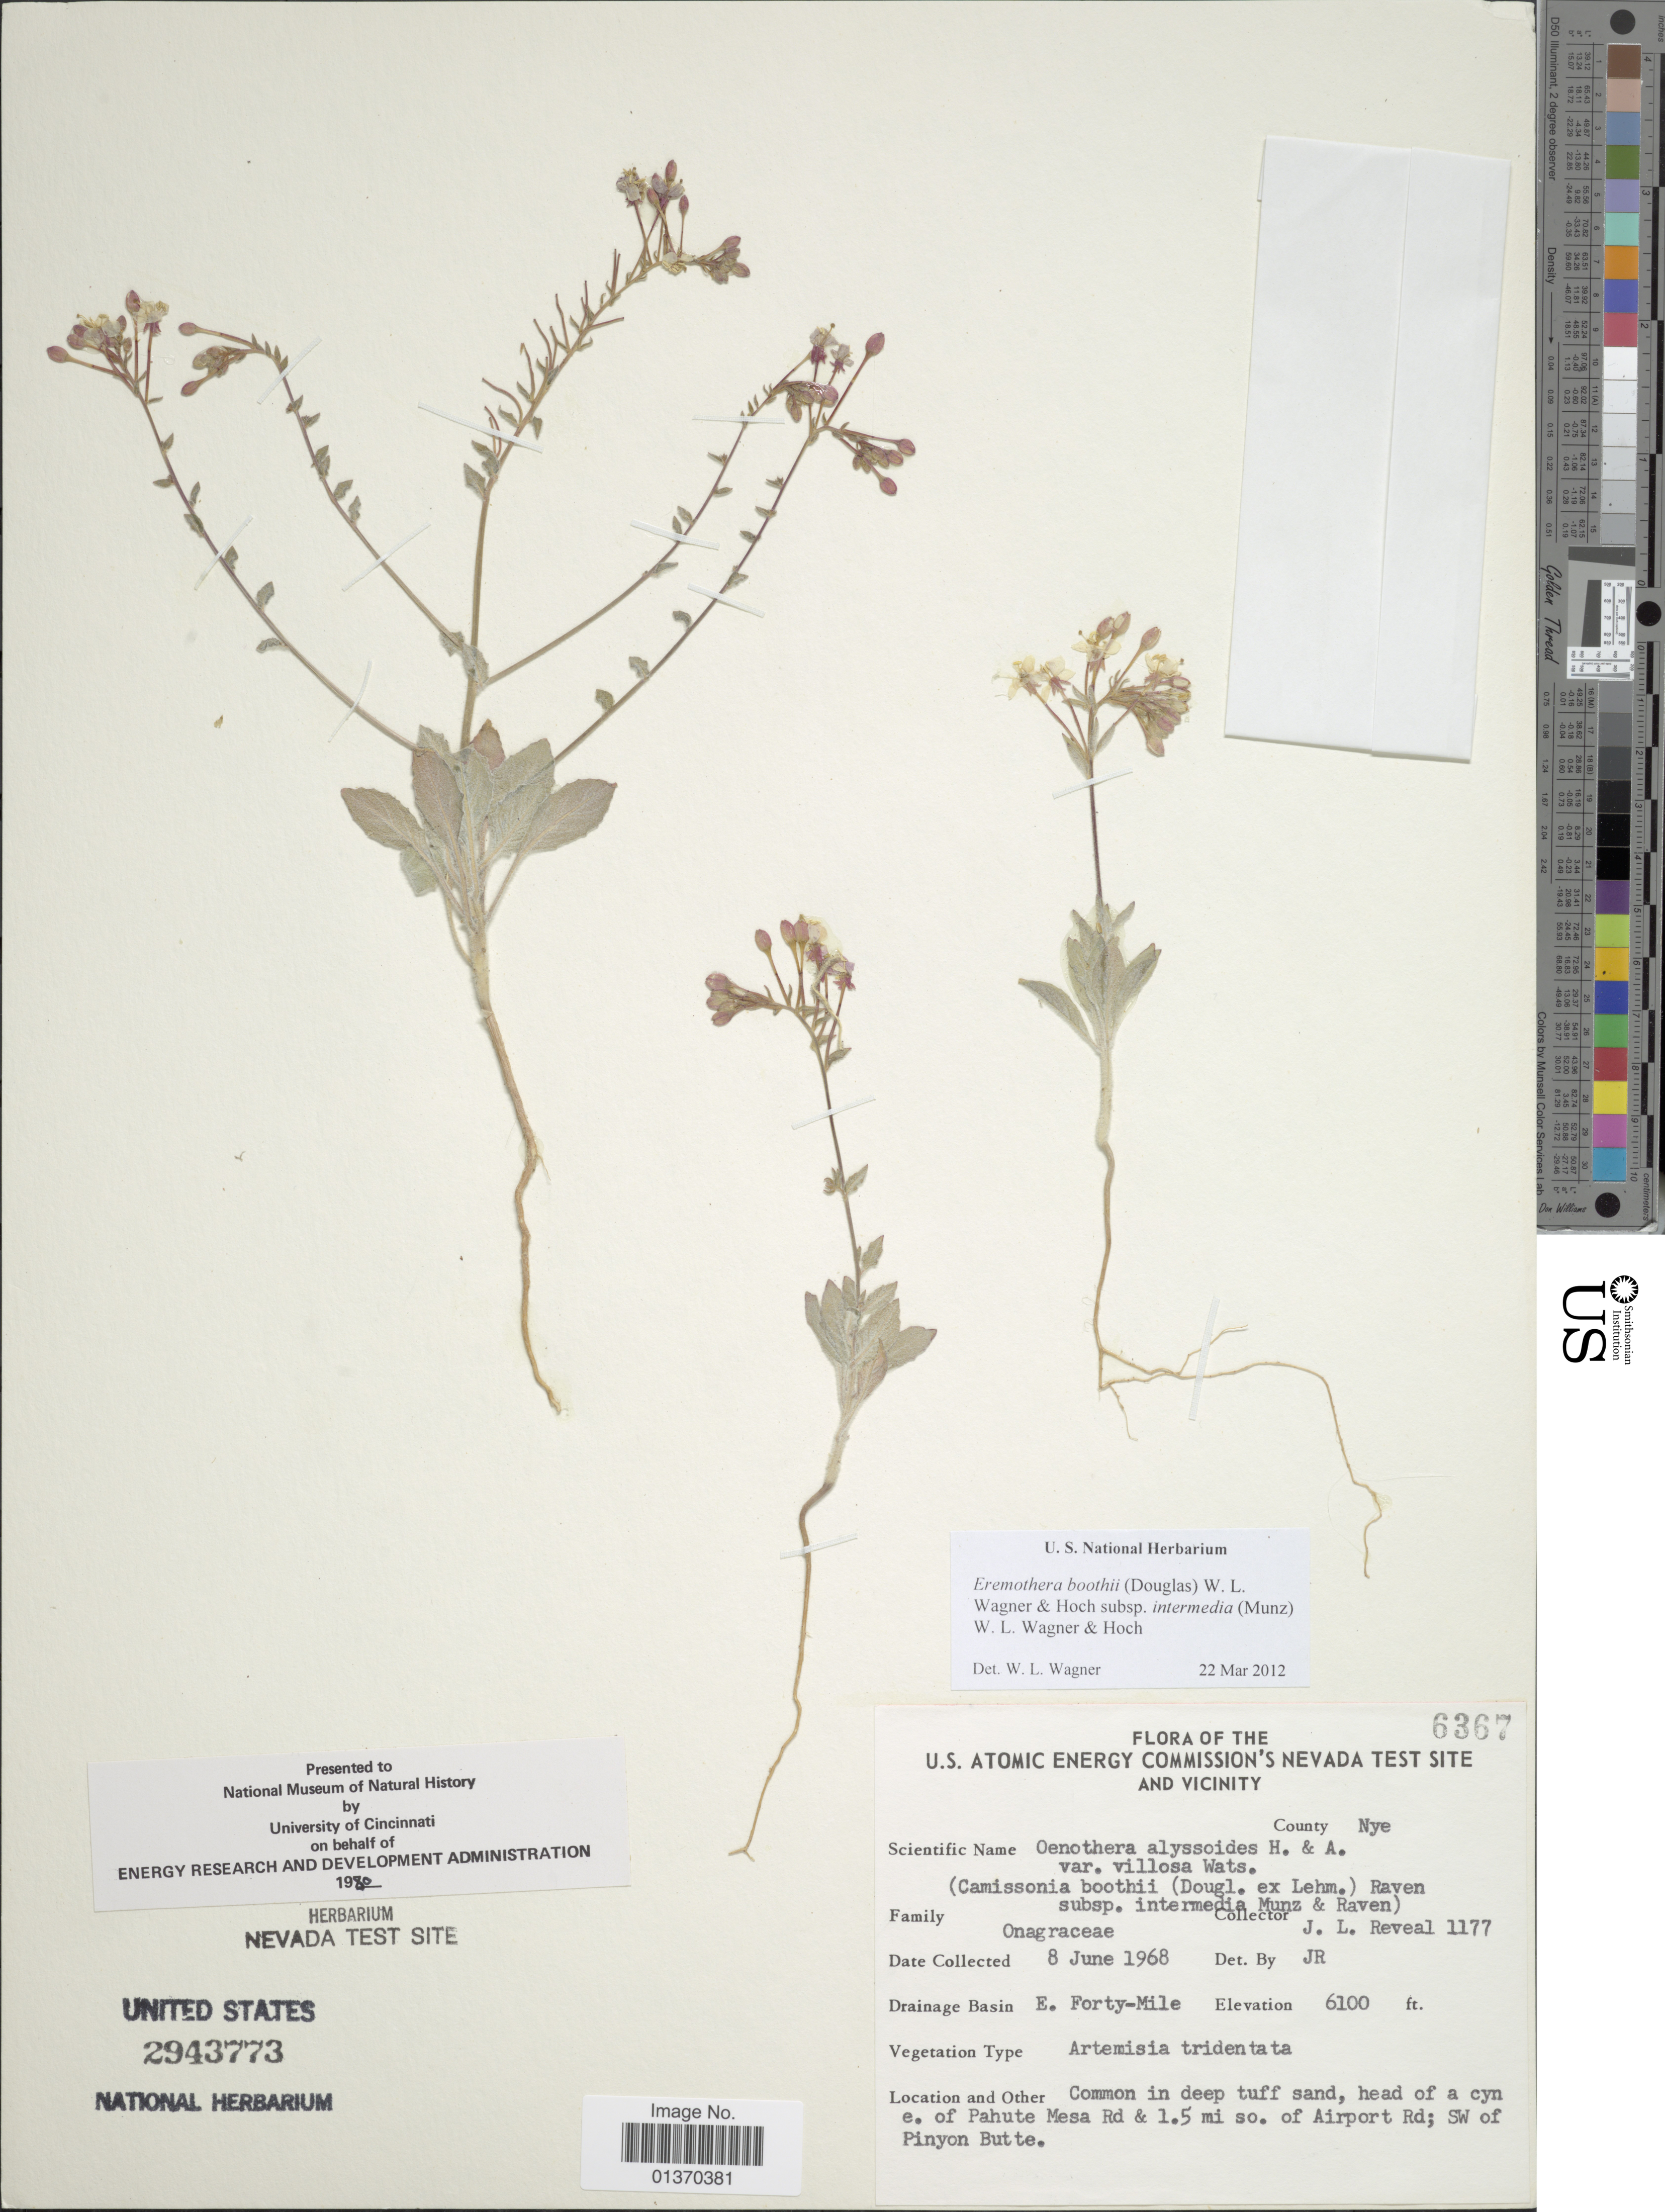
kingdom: Plantae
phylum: Tracheophyta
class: Magnoliopsida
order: Myrtales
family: Onagraceae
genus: Eremothera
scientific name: Eremothera boothii subsp. intermedia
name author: (Munz) W.L. Wagner & Hoch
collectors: J. L. Reveal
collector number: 1177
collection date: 1968-06-08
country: United States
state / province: Nevada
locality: U. S. Atomic Energy Commission's Nevada Test Site and Vicinity, E. Forty-Mile, head of a cyn e. of Pahute Mesa Rd & 1.5 mi so. Airport Rd; SW of Pinyon Butte. County Nye.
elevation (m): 1859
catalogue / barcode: US 2943773